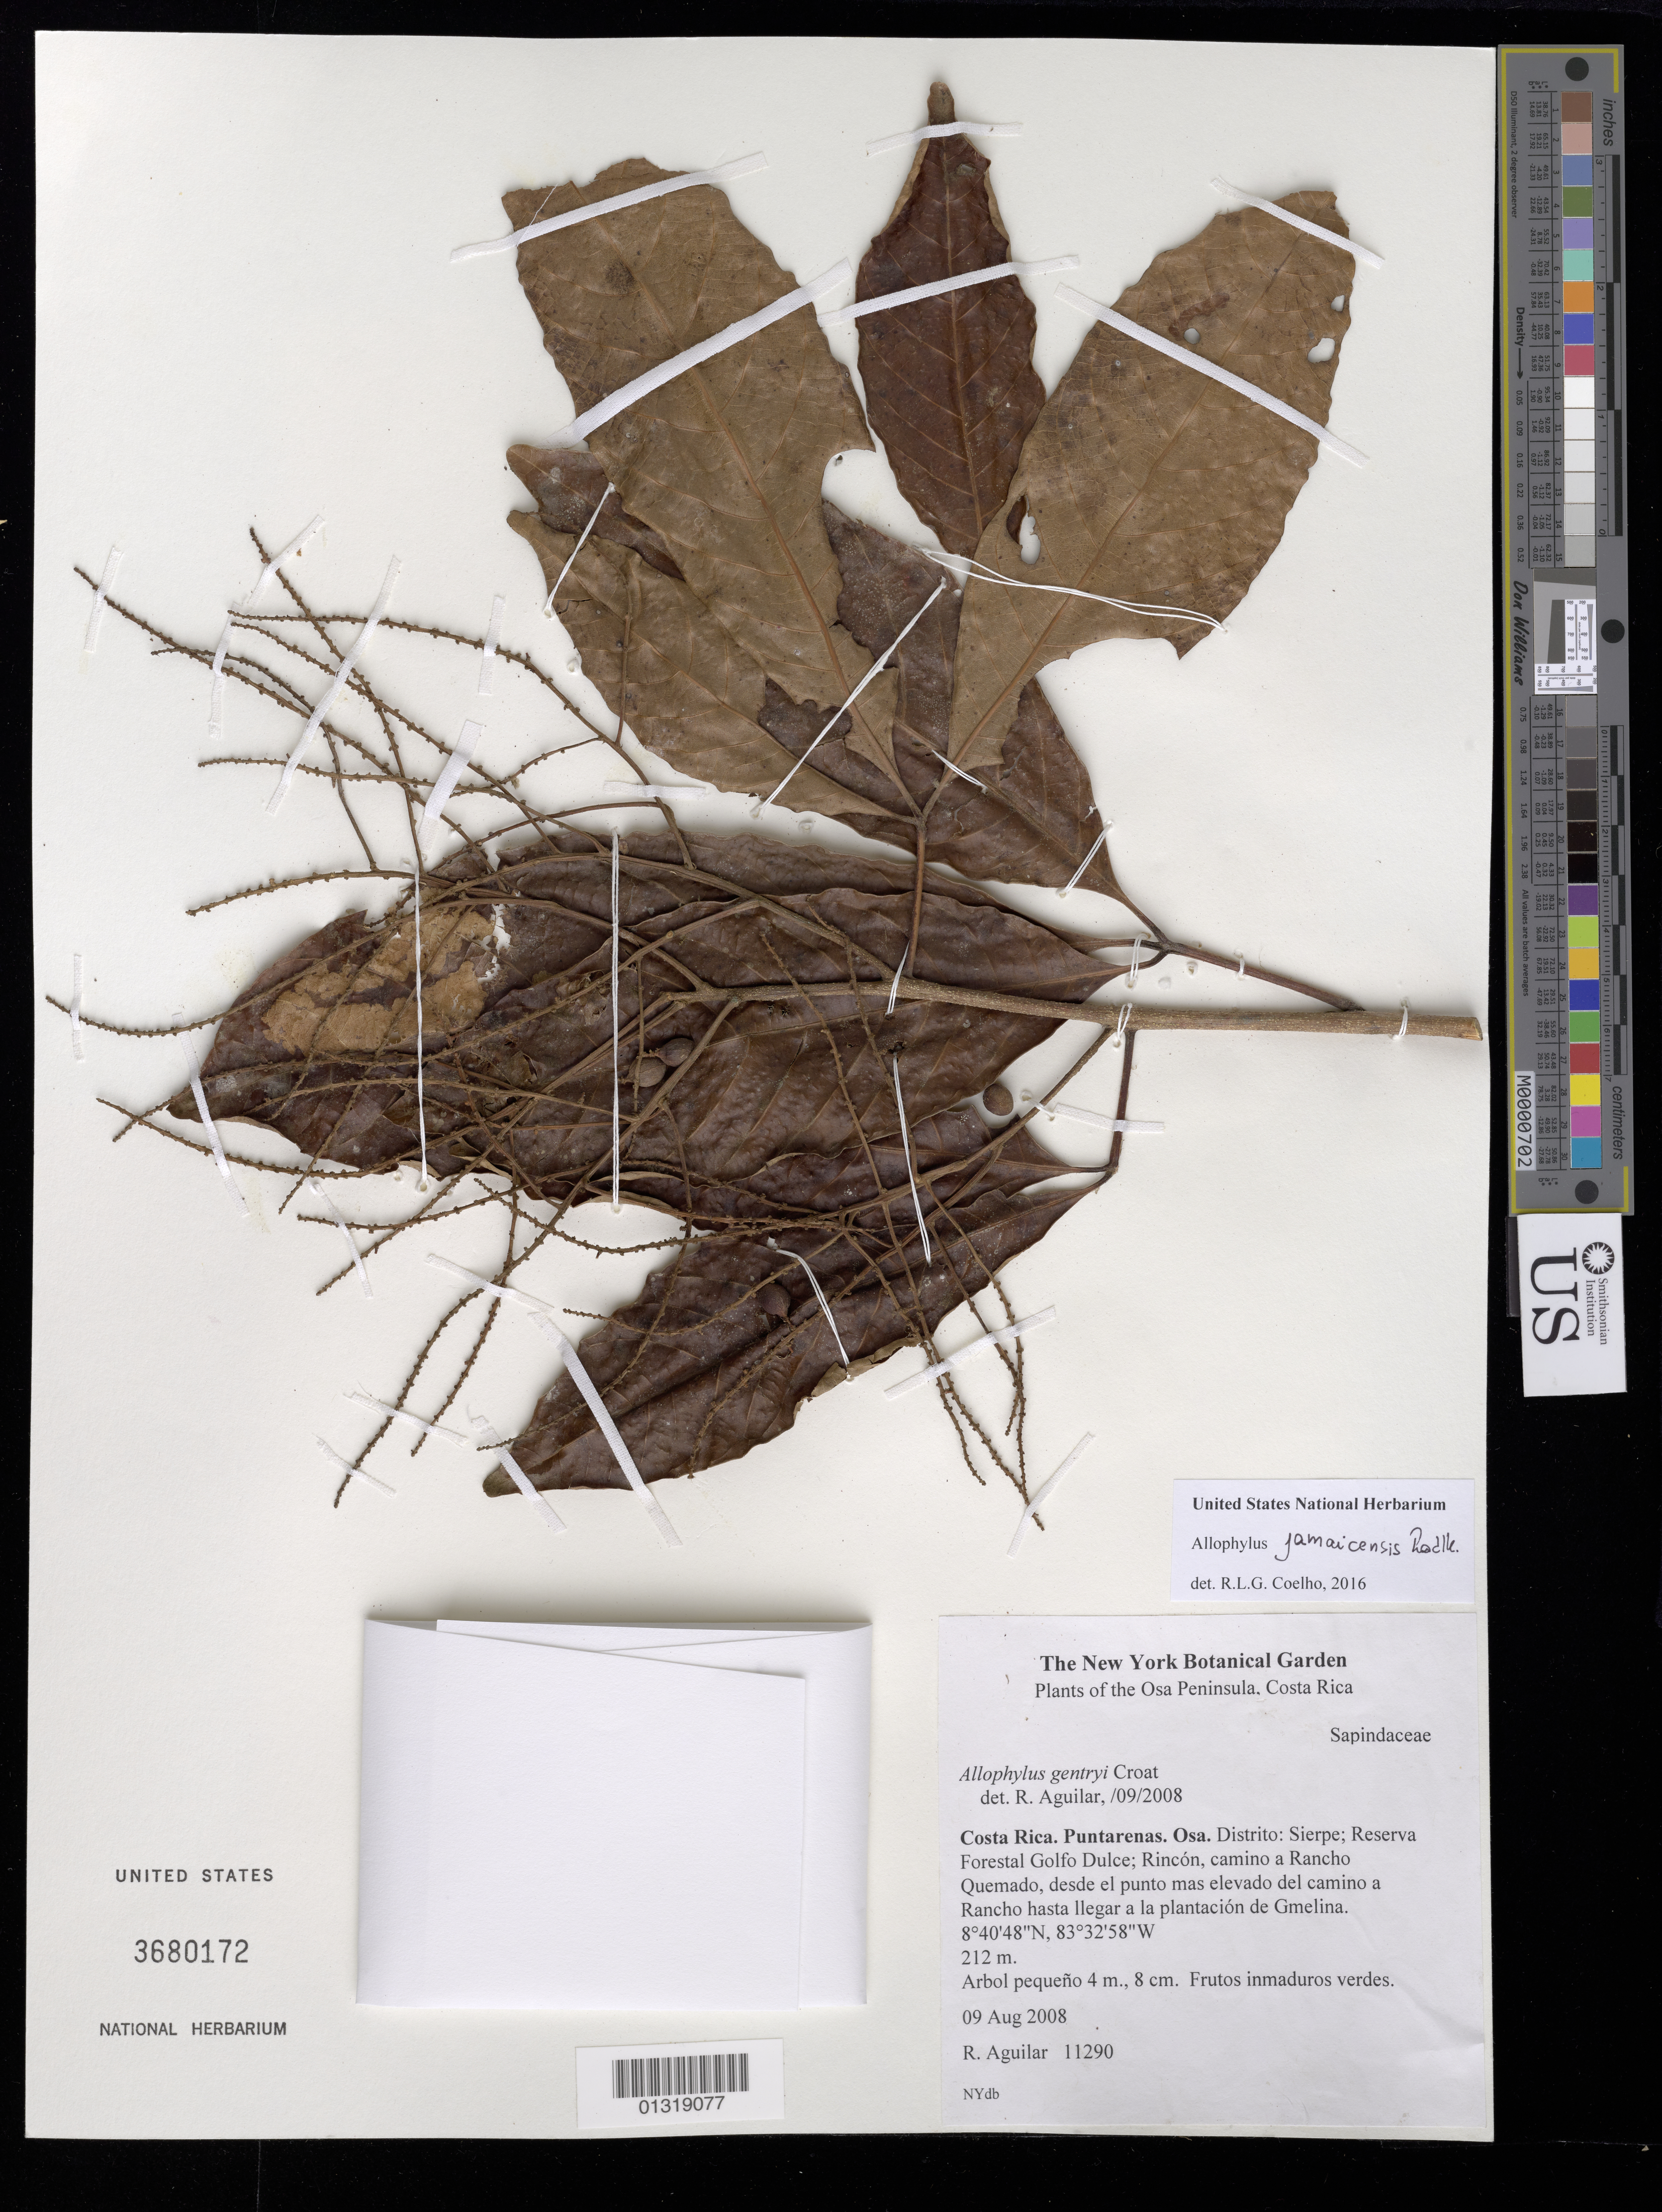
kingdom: Plantae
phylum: Tracheophyta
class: Magnoliopsida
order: Sapindales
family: Sapindaceae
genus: Allophylus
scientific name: Allophylus jamaicensis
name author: Radlk.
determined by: Coelho, Rubens L. G.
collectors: R. Aguilar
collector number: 11290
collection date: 2008-08-09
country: Costa Rica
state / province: Puntarenas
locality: Osa. Distrito: Sierpe; Reserva Forestal Golfo Dulce; Rincón, camino a Rancho Quemado, desde el punto mas elevado del camino a Rancho hasta llegar a la plantación Gmelina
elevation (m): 212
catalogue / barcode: US 3680172